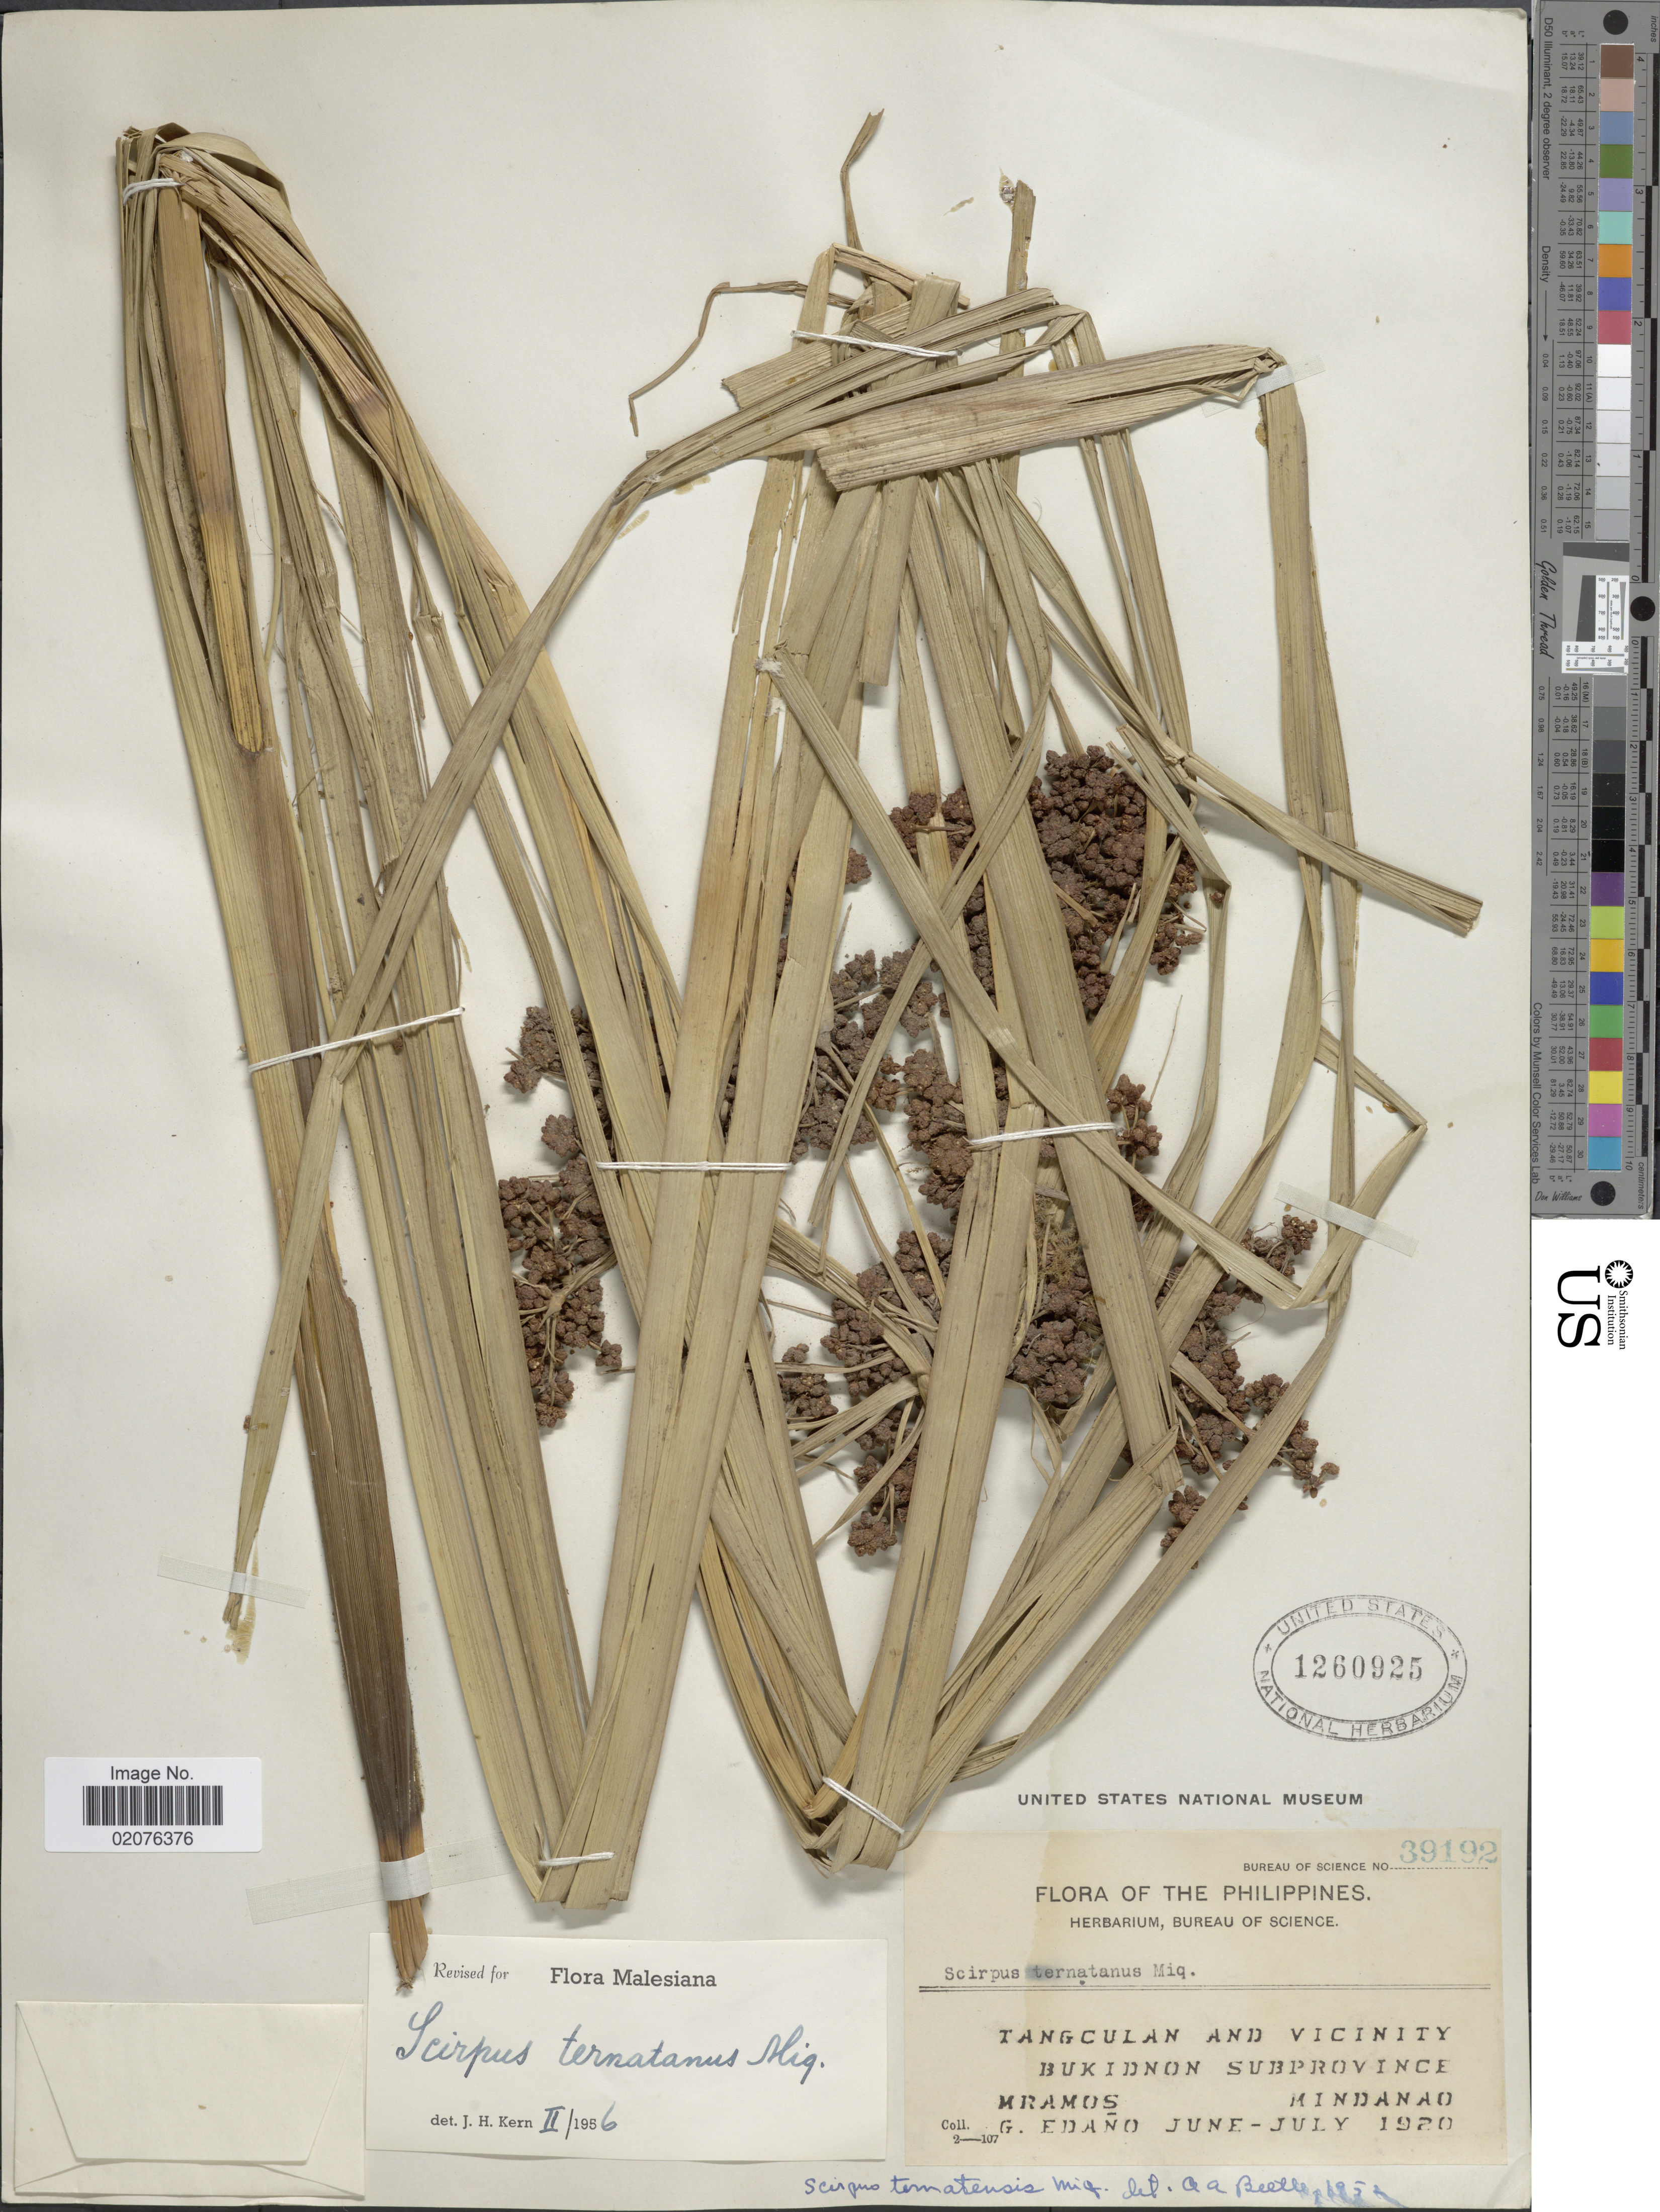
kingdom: Plantae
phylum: Tracheophyta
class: Liliopsida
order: Poales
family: Cyperaceae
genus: Scirpus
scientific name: Scirpus ternatanus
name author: Reinw. ex Miq.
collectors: M. Ramos & G. Edaño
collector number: Bureau of Science 39192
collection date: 1920-06/1920-07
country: Philippines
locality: Bukidnon Subprovince Mindanao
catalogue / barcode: US 1260925